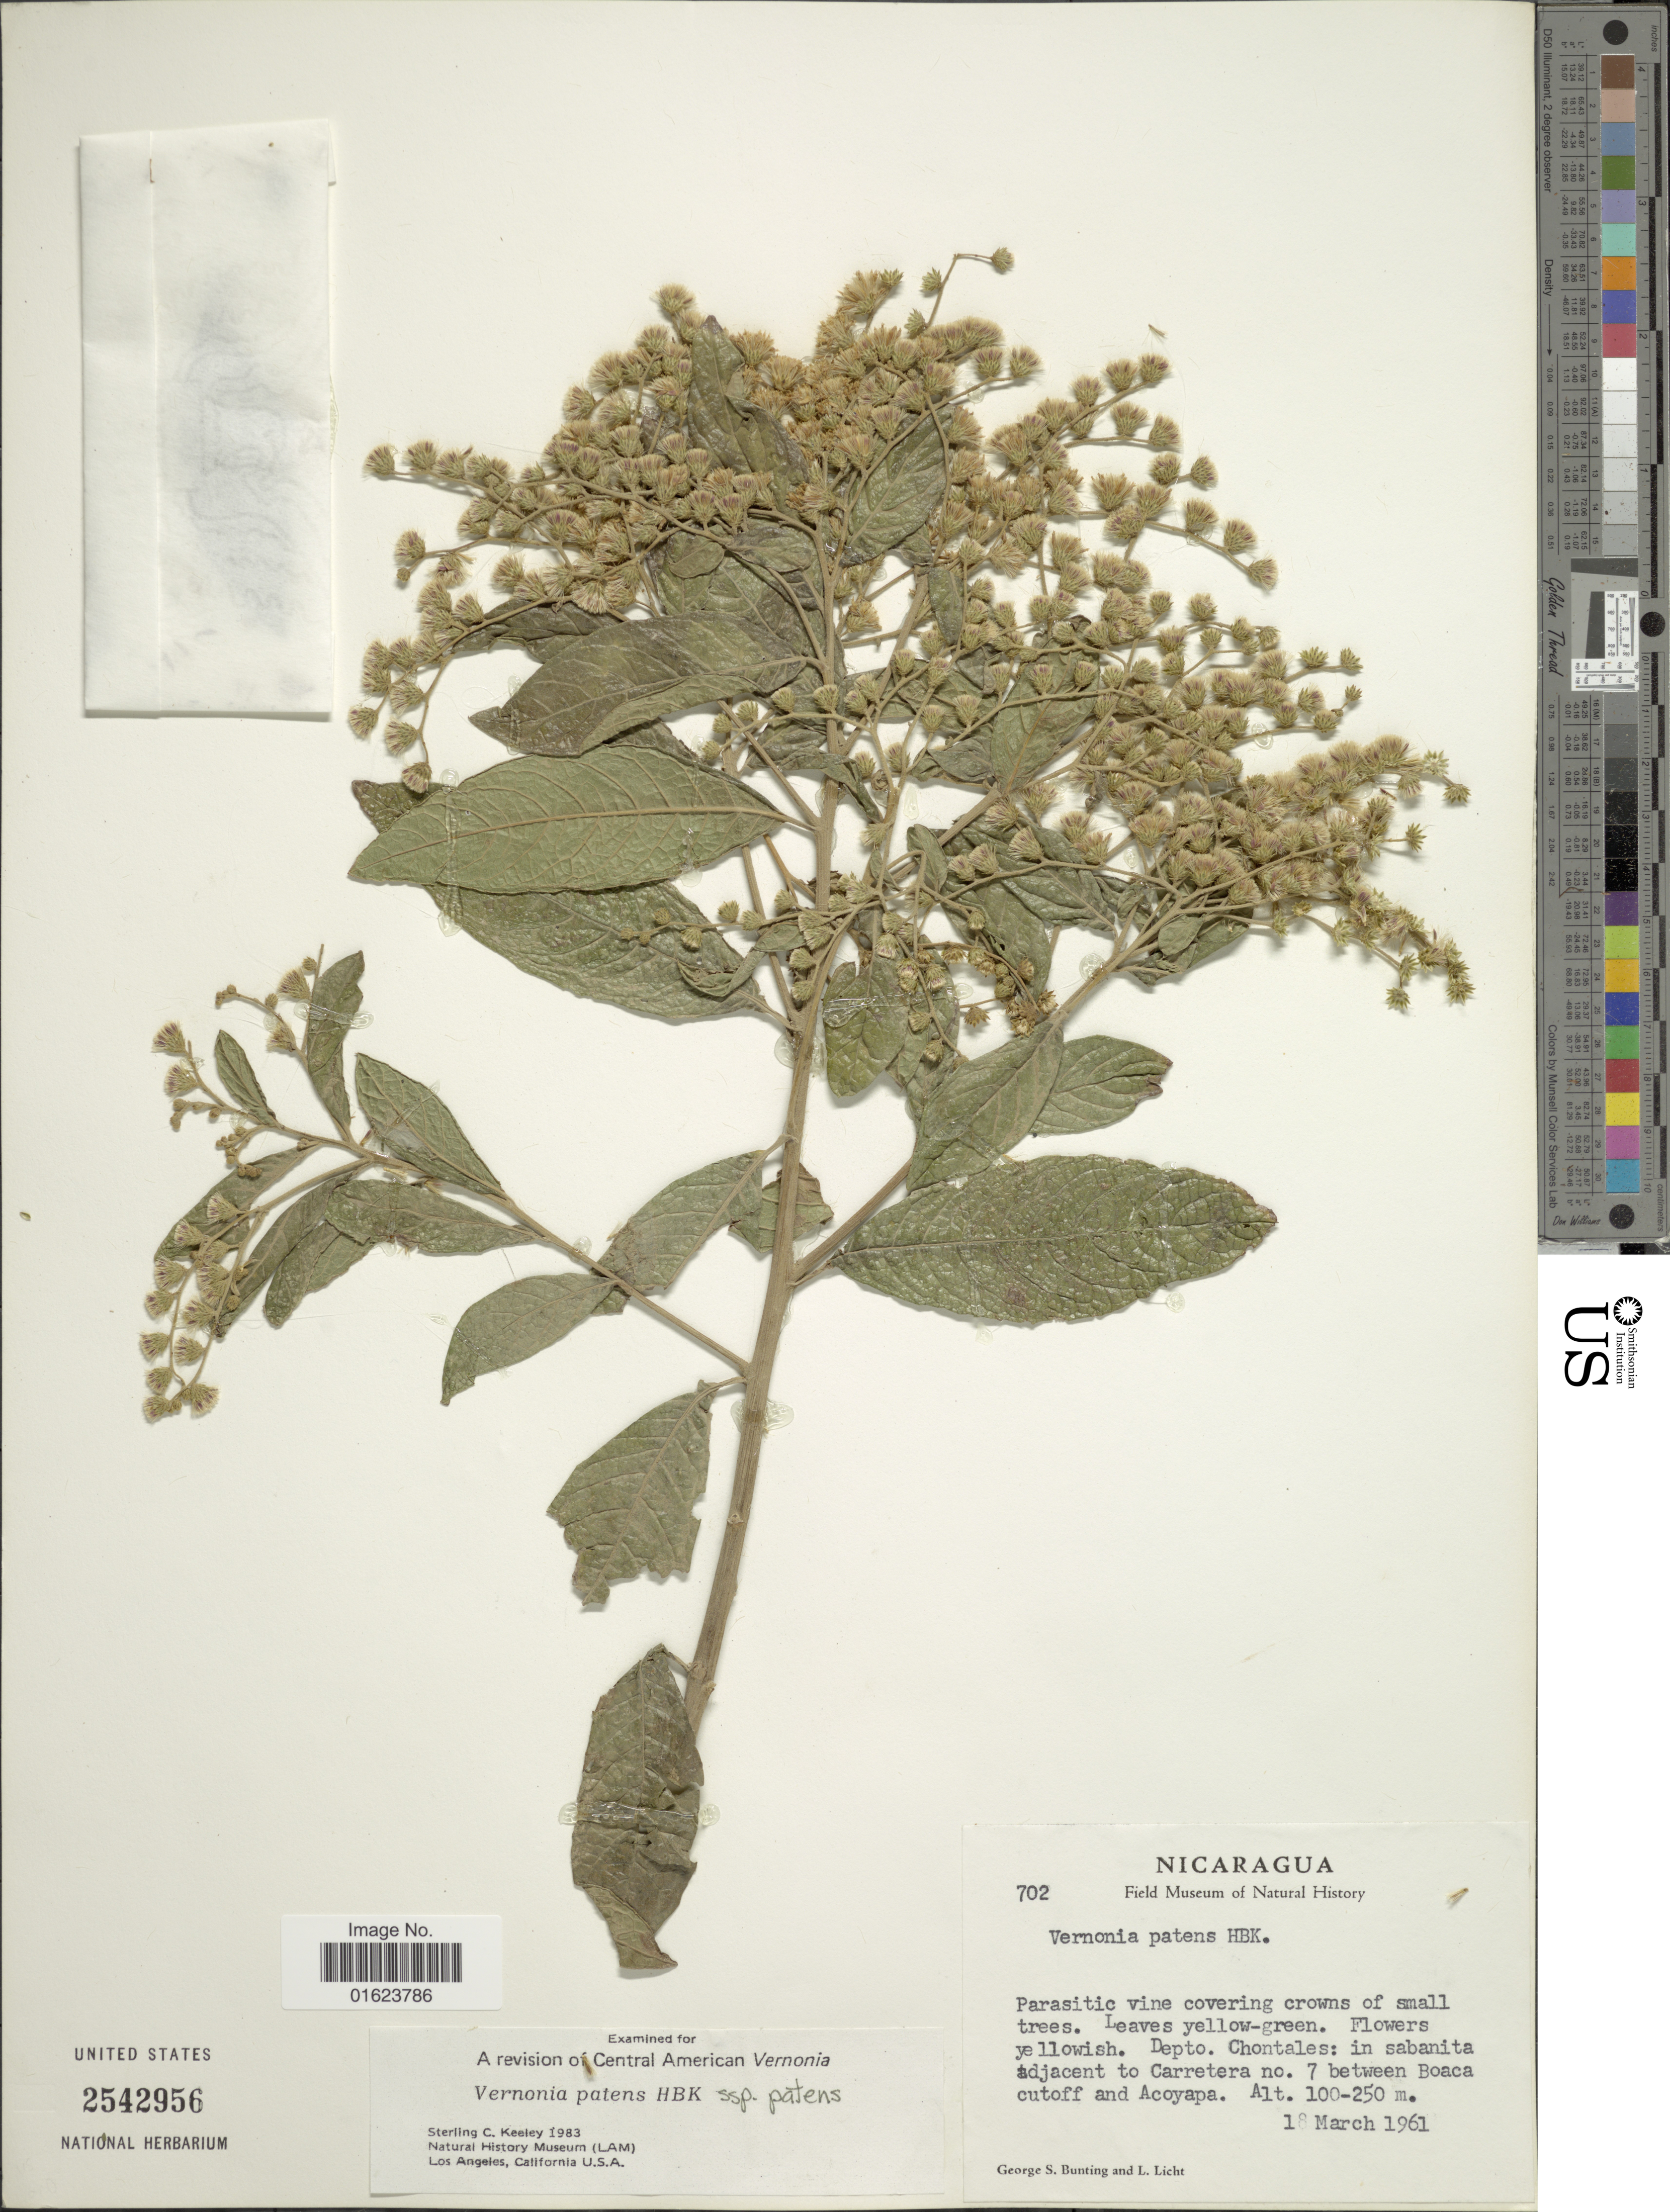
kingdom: Plantae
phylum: Tracheophyta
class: Magnoliopsida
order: Asterales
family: Asteraceae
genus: Vernonanthura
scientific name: Vernonanthura patens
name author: (Kunth) H. Rob.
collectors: G. S. Bunting & L. Licht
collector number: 702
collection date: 1961-03-18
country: Nicaragua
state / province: Chontales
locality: Depto: Chontales: in Sabantina adjacent to Carretera no. 7 between Boaca cutoff and Acoyapa.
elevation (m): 100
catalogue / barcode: US 2542956